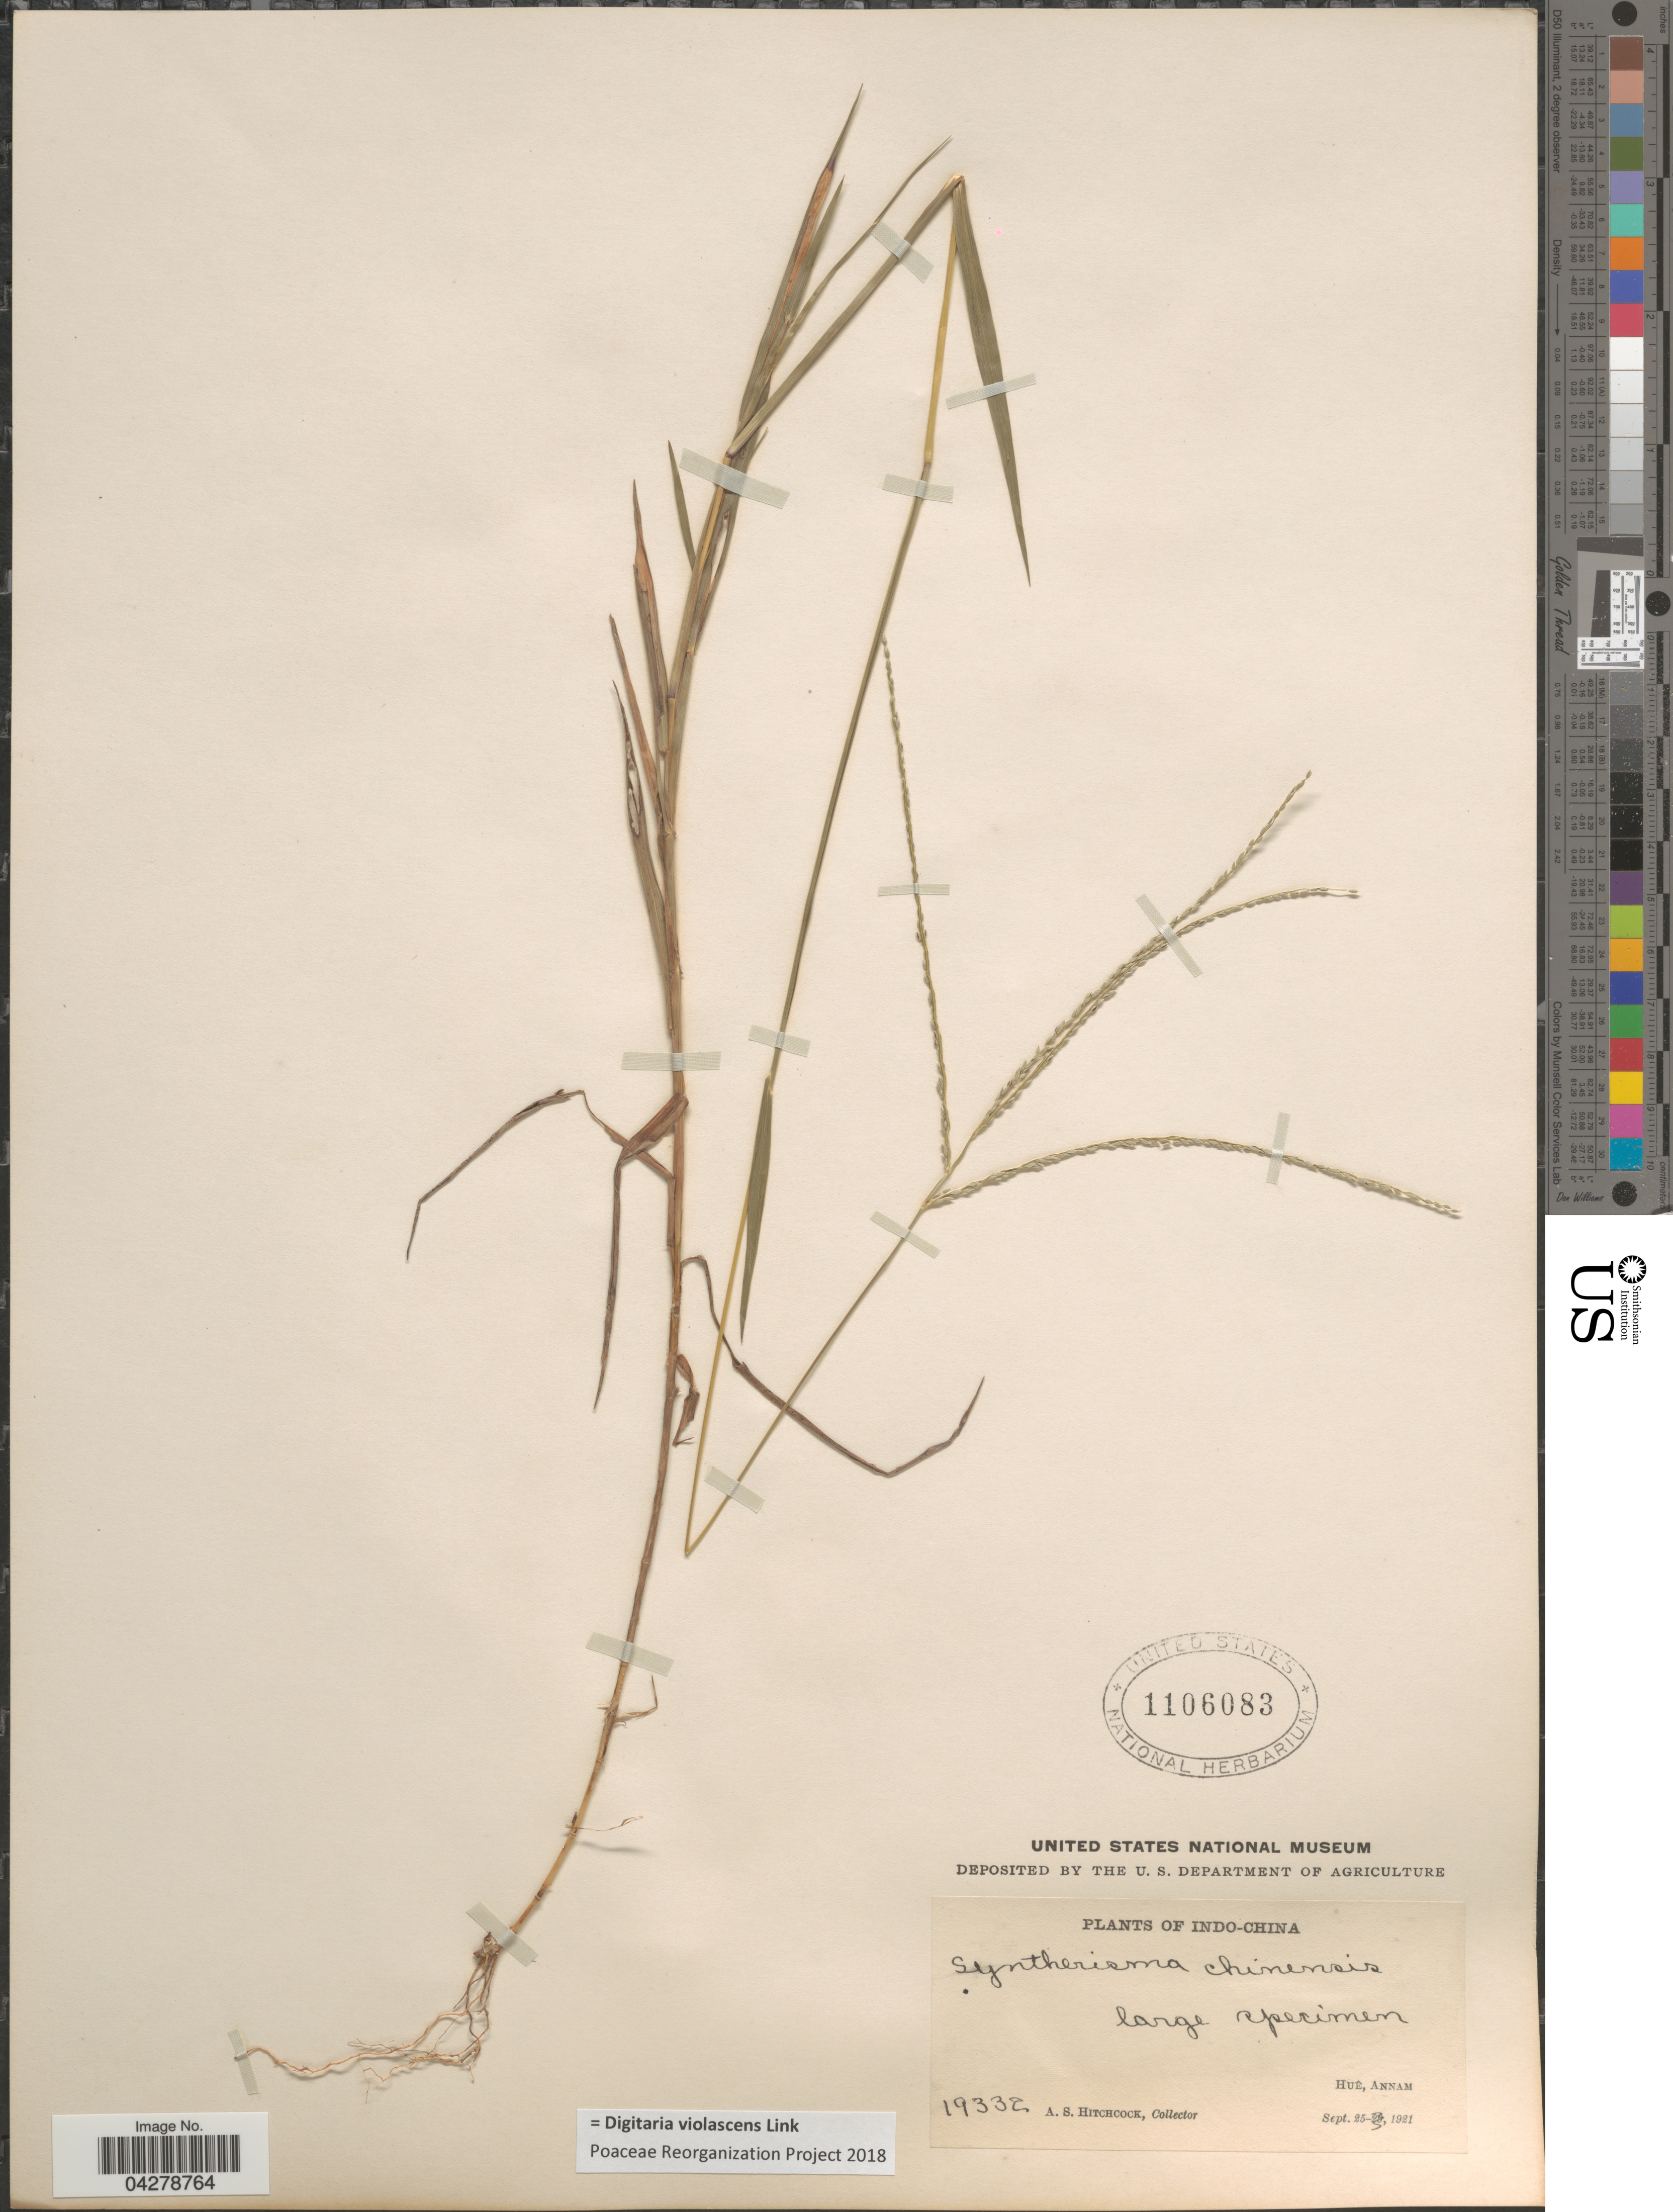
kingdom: Plantae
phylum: Tracheophyta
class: Liliopsida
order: Poales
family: Poaceae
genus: Digitaria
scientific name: Digitaria violascens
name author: Link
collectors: A. S. Hitchcock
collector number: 19332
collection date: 1921-09-25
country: Vietnam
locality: Hue, Annam.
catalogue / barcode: US 1106083